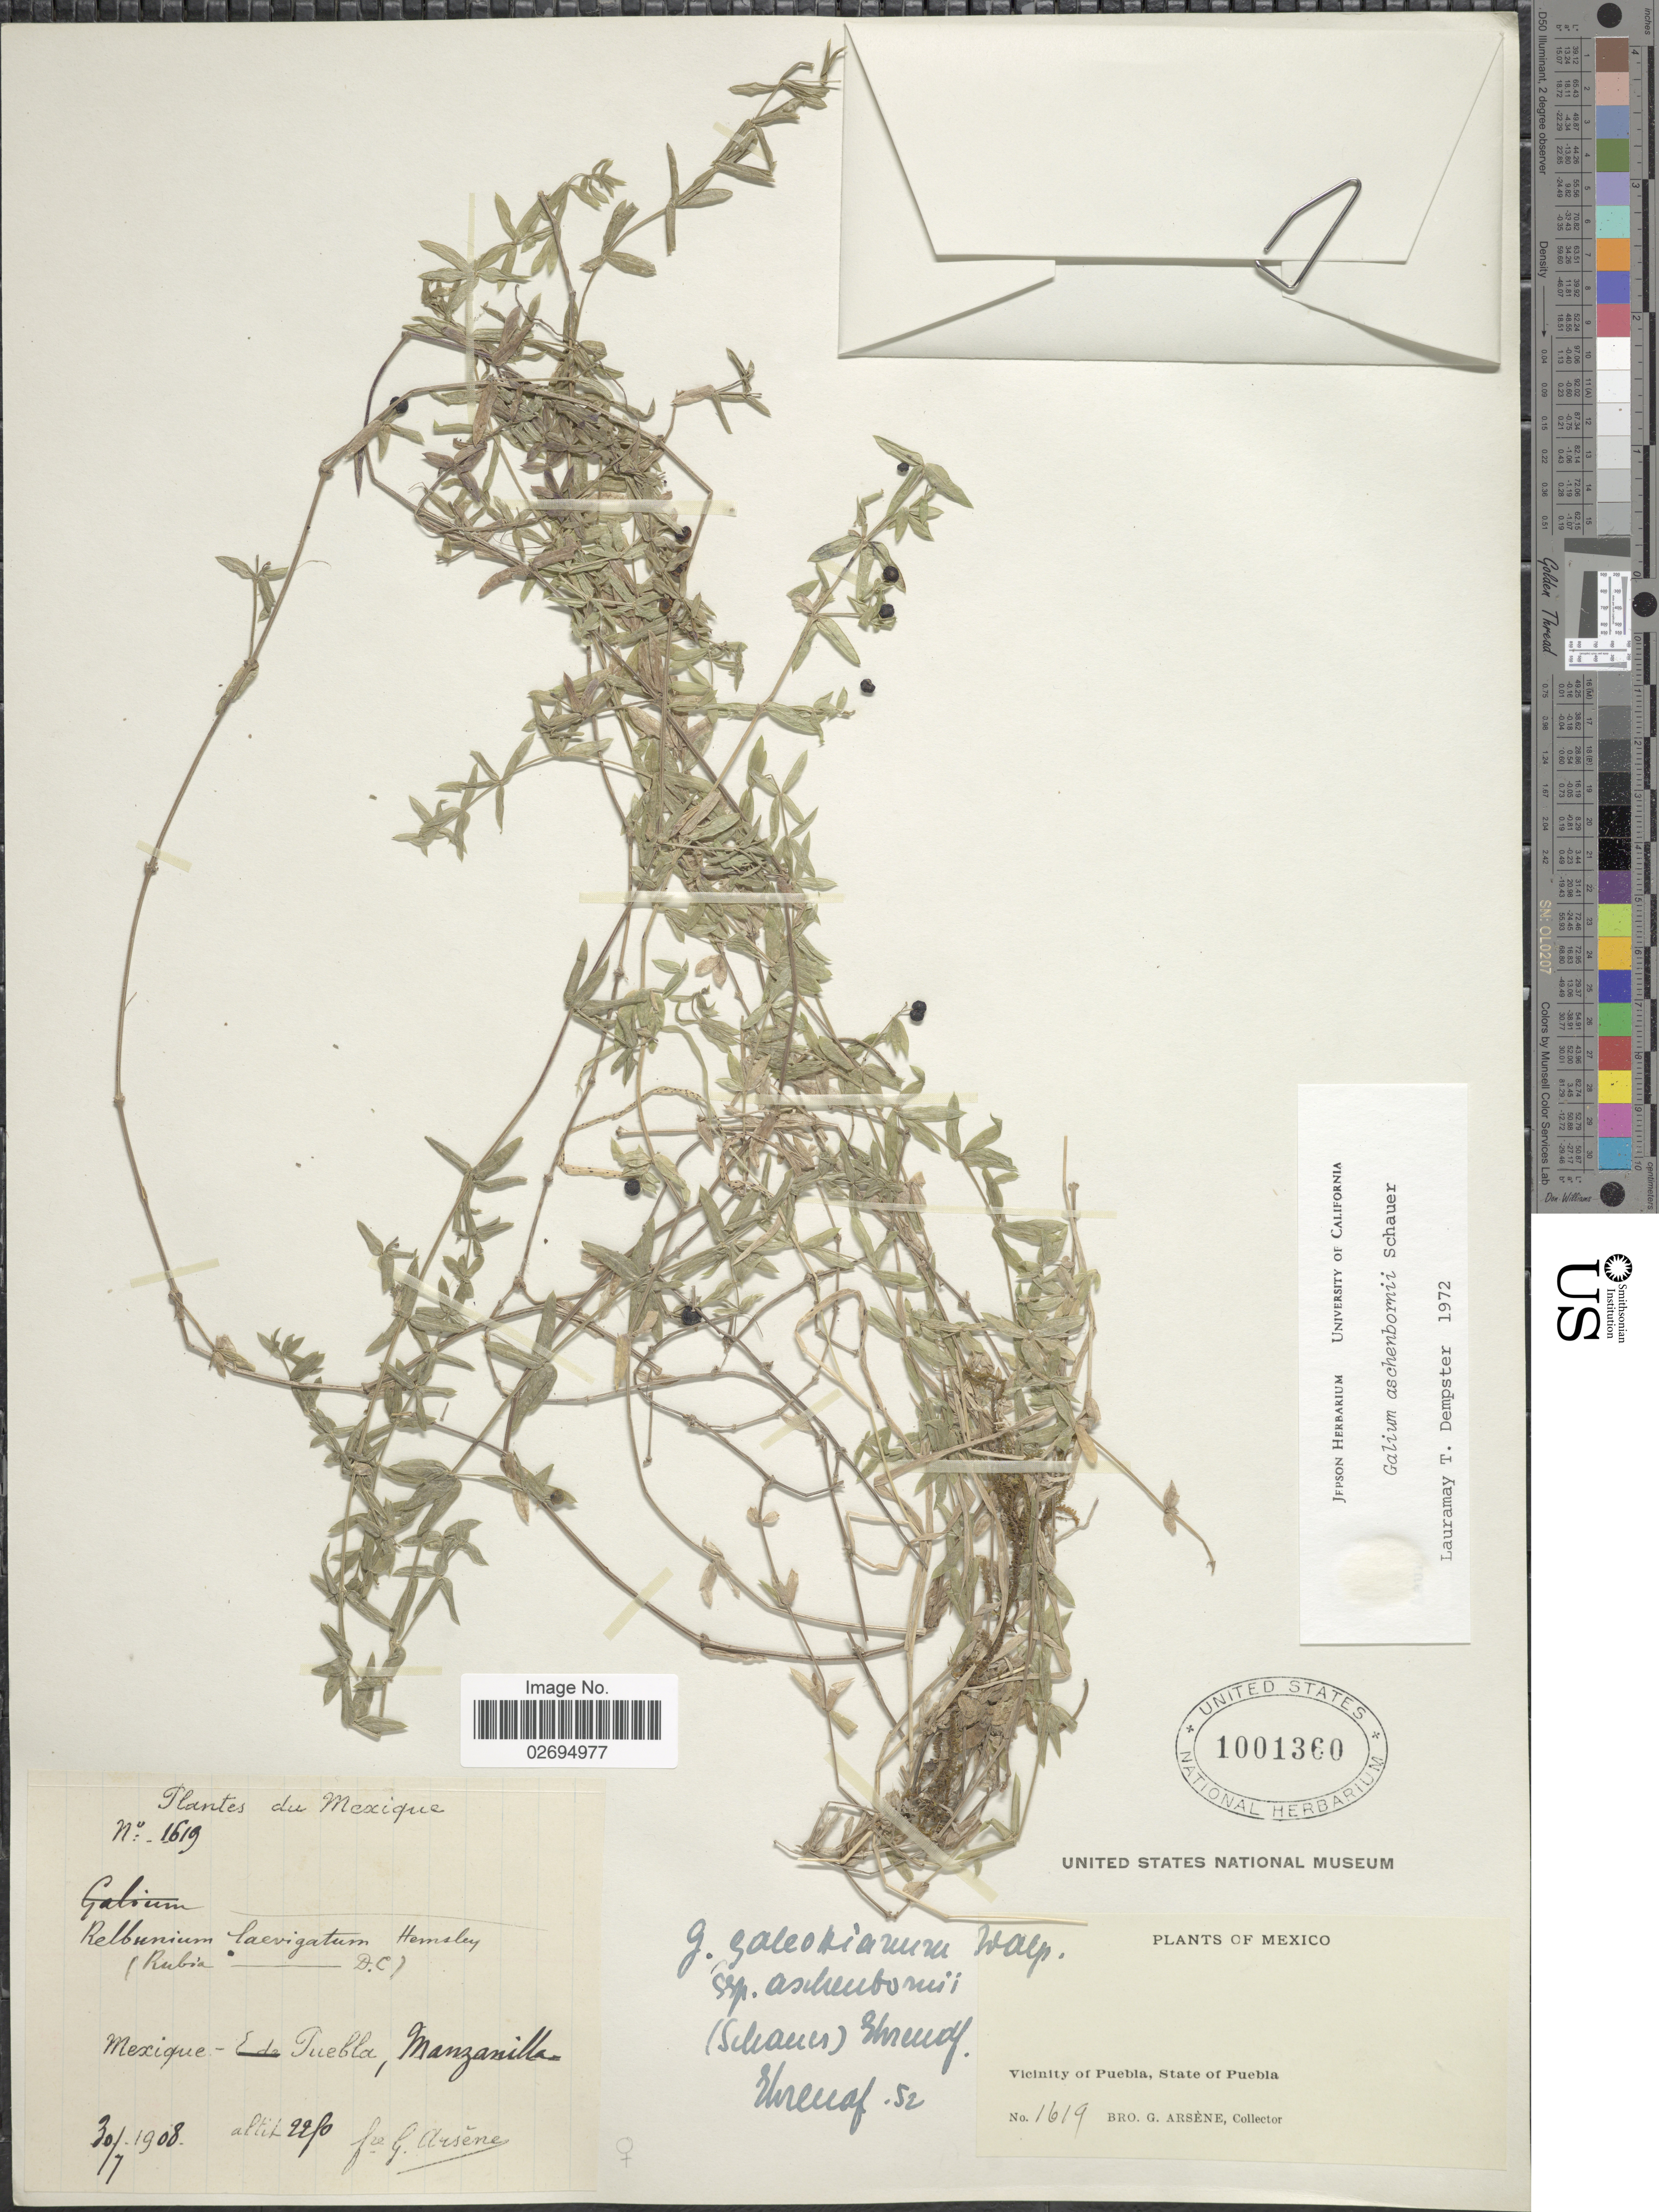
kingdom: Plantae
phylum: Tracheophyta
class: Magnoliopsida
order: Gentianales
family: Rubiaceae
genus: Galium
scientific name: Galium aschenbornii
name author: Schauer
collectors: Bro. G. Arsène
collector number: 1619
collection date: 1908-07-30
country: Mexico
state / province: Puebla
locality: Vicinity of Puebla, Manzanilla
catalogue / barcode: US 1001360